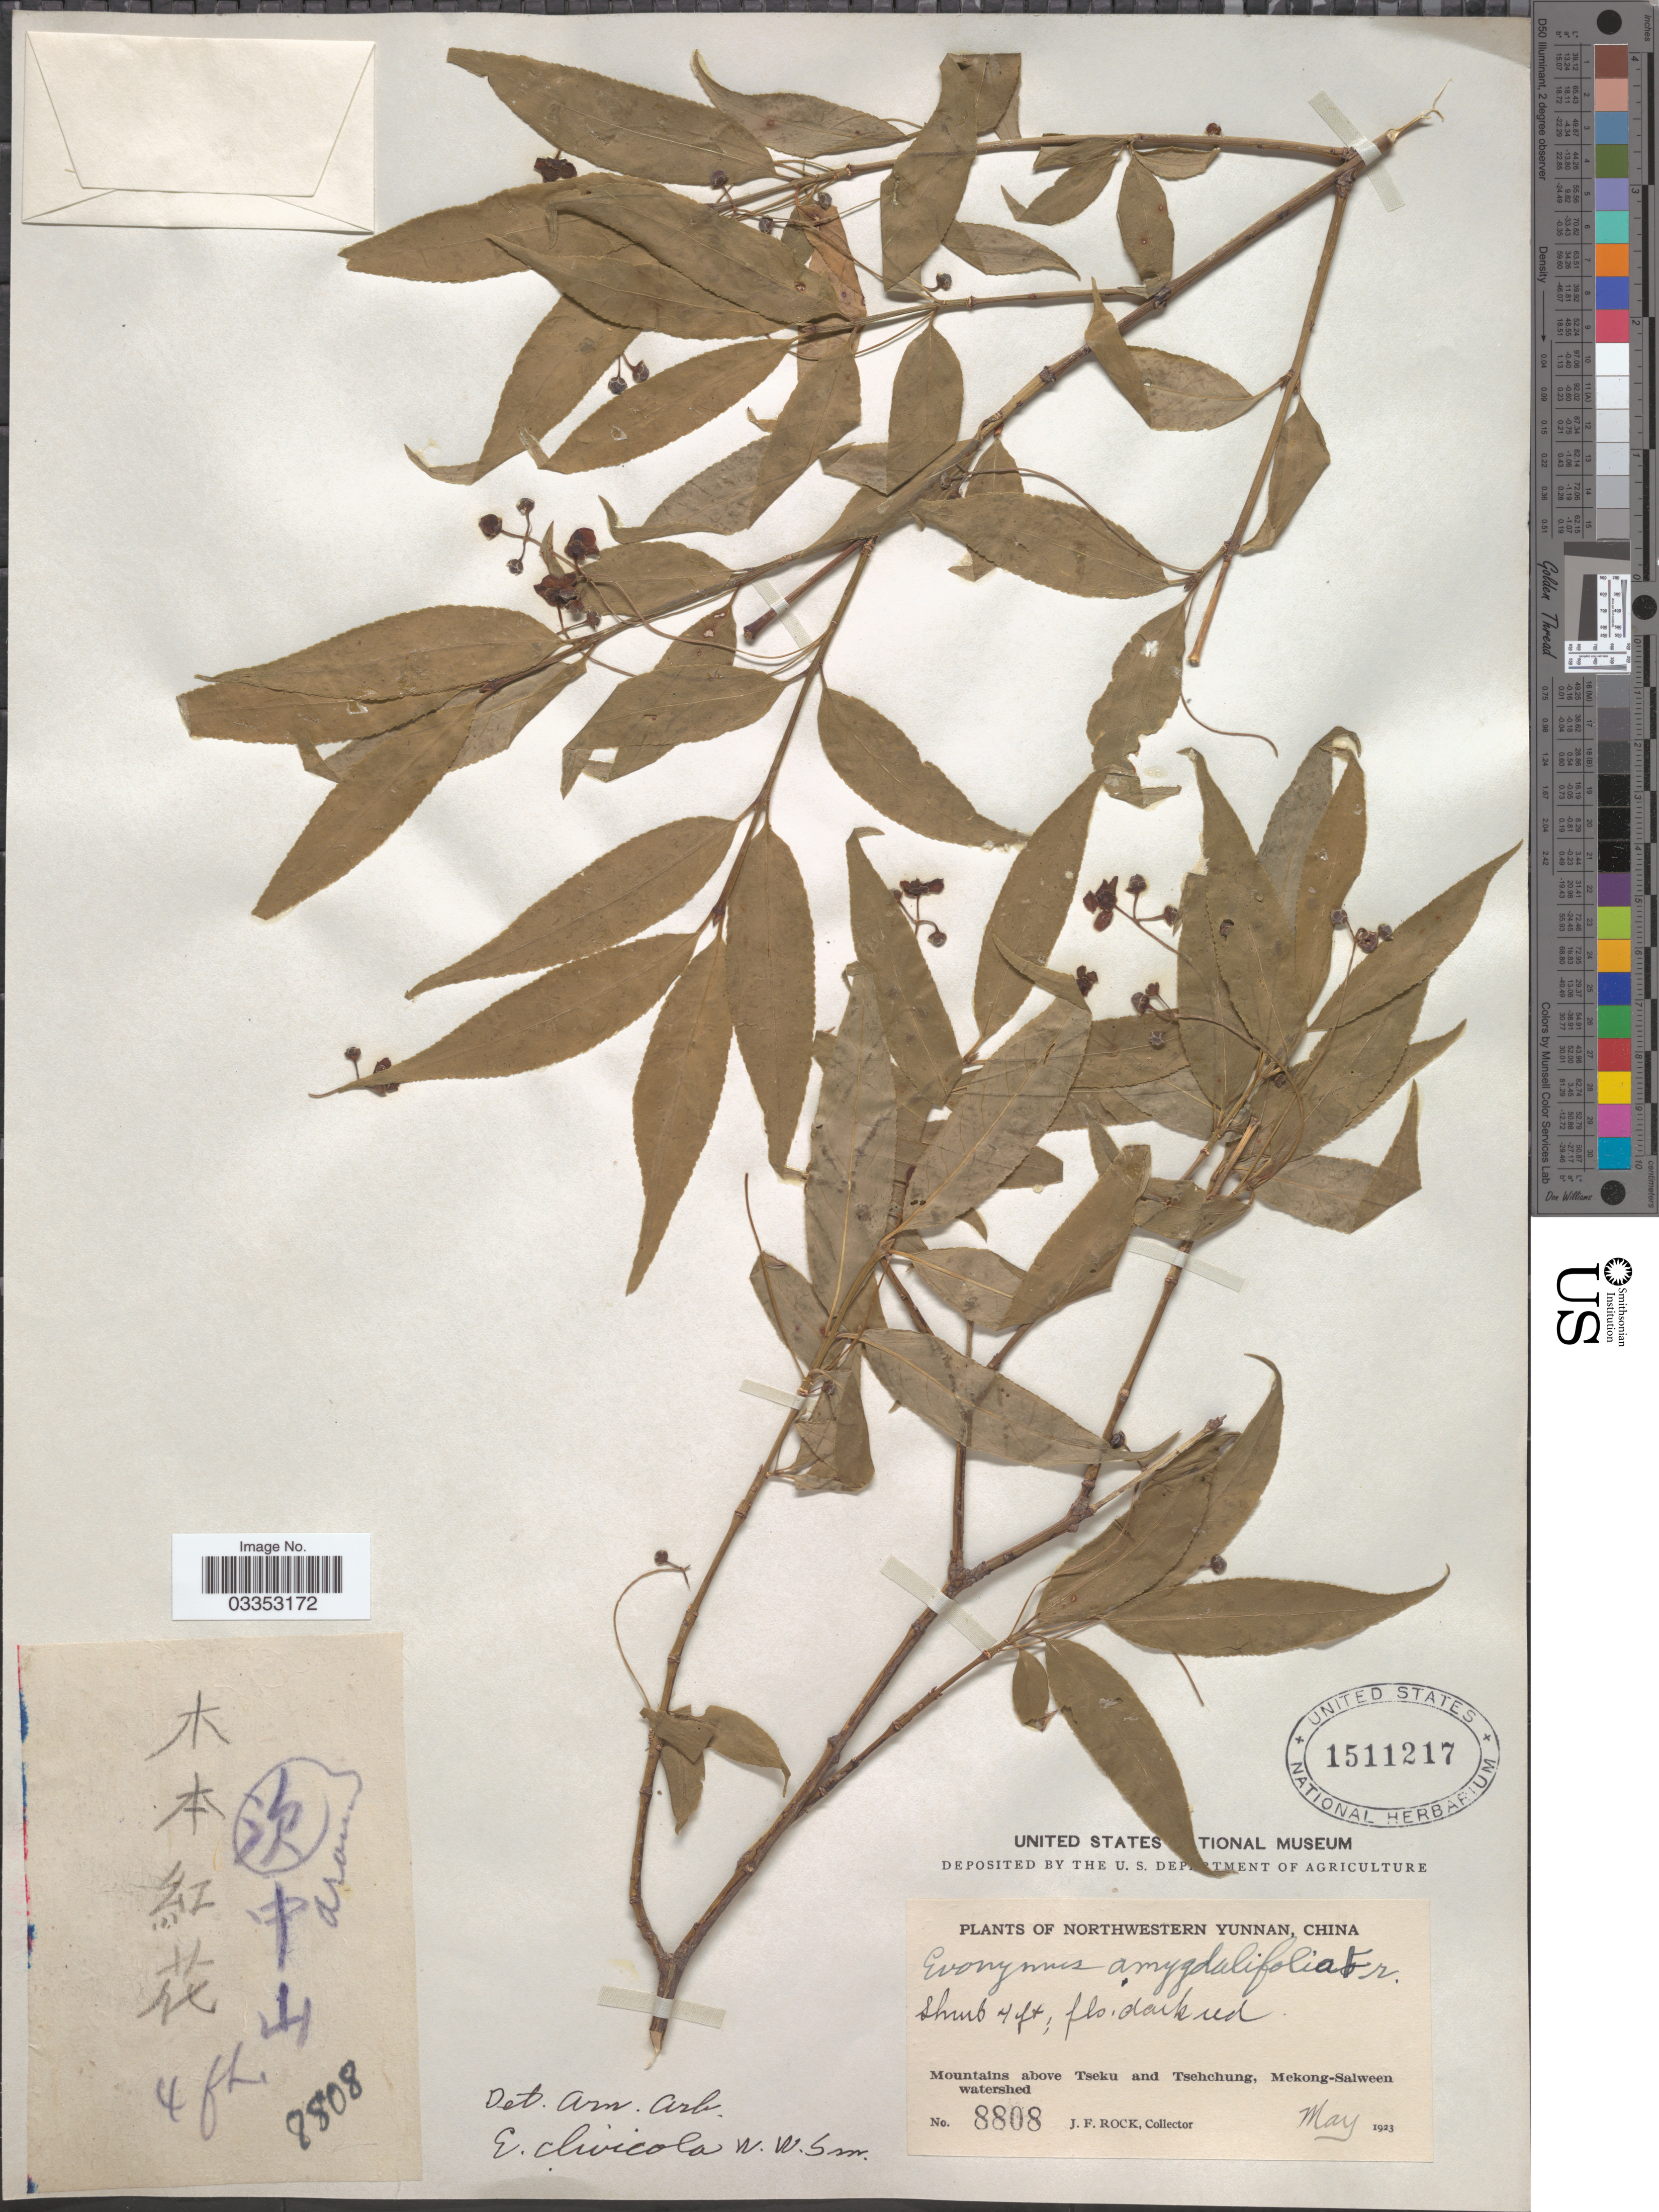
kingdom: Plantae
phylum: Tracheophyta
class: Magnoliopsida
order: Celastrales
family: Celastraceae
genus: Euonymus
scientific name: Euonymus clivicola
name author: W.W. Sm.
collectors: J. Rock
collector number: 8808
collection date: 1923-05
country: China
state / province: Yunnan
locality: Northwestern Yunnan. Mountains above Tseku and Tsehchung, Mekong-Salween watershed.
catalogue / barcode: US 1511217